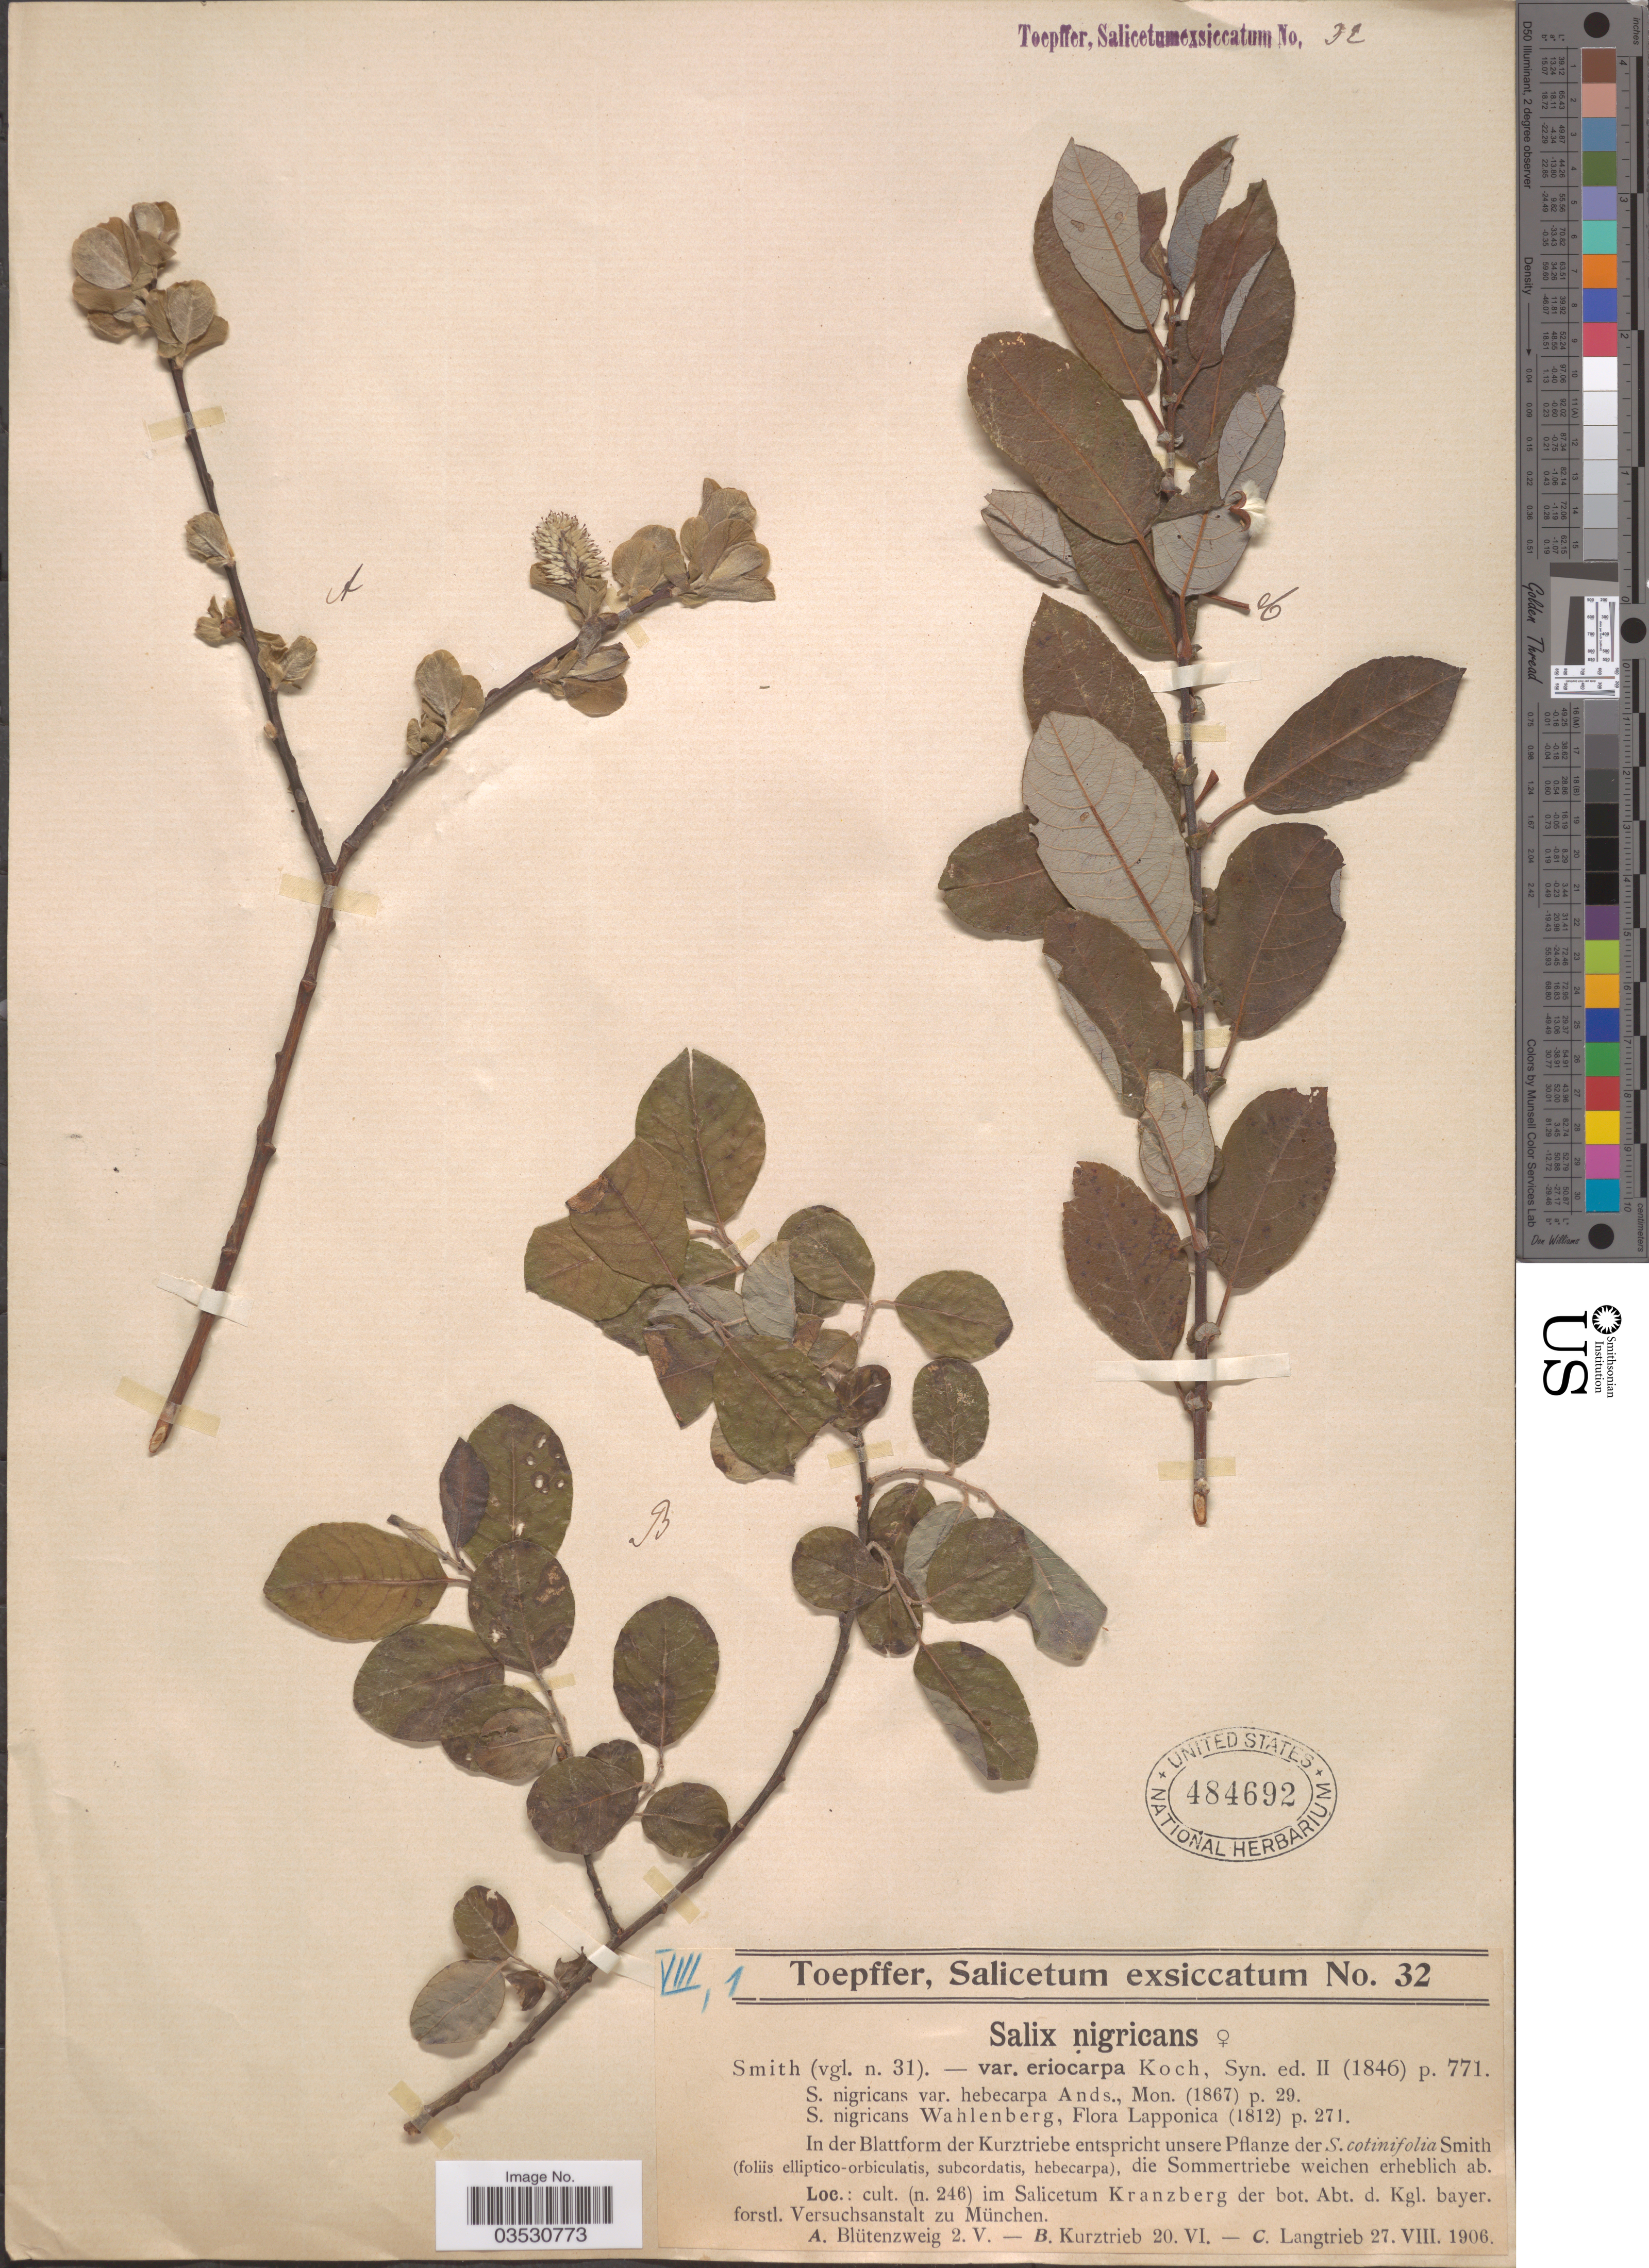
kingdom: Plantae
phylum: Tracheophyta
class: Magnoliopsida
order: Malpighiales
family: Salicaceae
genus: Salix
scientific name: Salix nigricans var. eriocarpa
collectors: A. Toepffer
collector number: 32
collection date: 1906-05-02/1906-08-27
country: Germany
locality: Im Salicetum Kranzberg der bot. Abt. d. Kgl. bayer. forstl. Versuchsanstalt zu München.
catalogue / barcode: US 484692